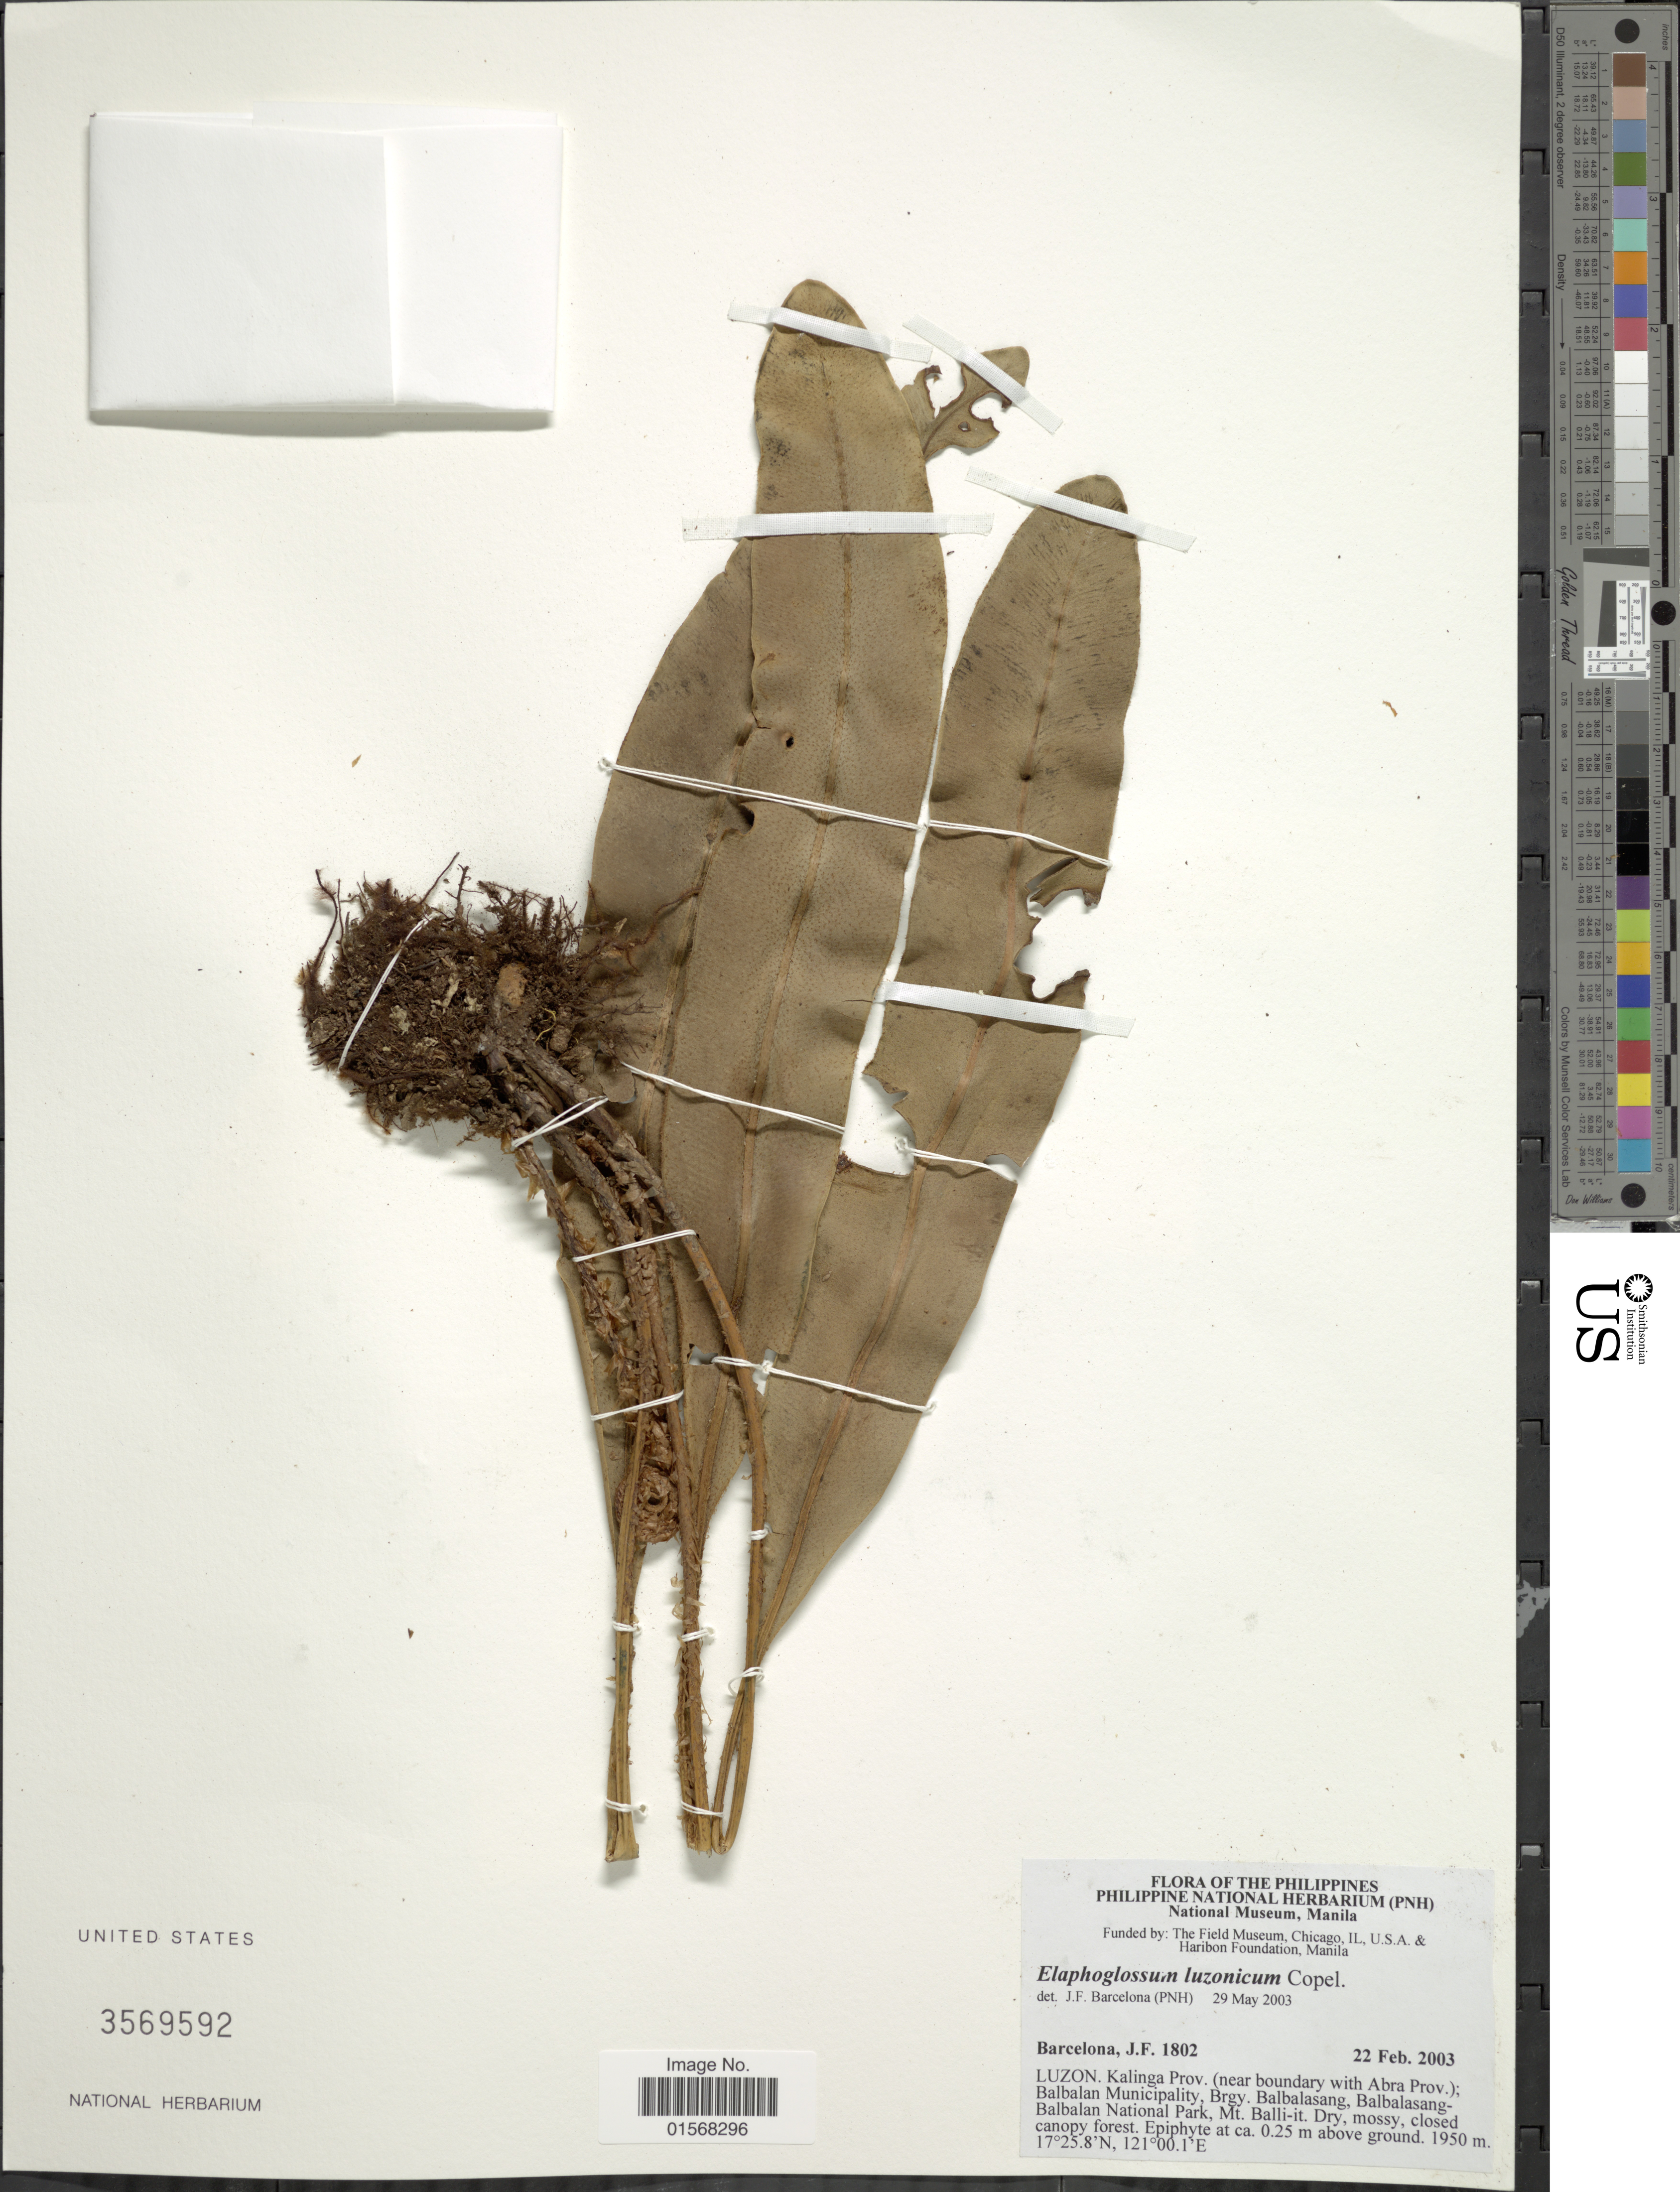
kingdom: Plantae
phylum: Tracheophyta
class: Polypodiopsida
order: Polypodiales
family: Dryopteridaceae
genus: Elaphoglossum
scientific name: Elaphoglossum luzonicum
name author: Copel. in Elmer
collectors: J. F. Barcelona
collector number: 1802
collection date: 2003-02-22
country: Philippines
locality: Luzon, Kalinga Prov. (near boundary with Abra Prov.); Balbalan Municipality, Brgy. Balbalasang, Balbalasang-Balbalan National Park, Mt. Balli-it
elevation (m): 1950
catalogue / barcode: US 3569592